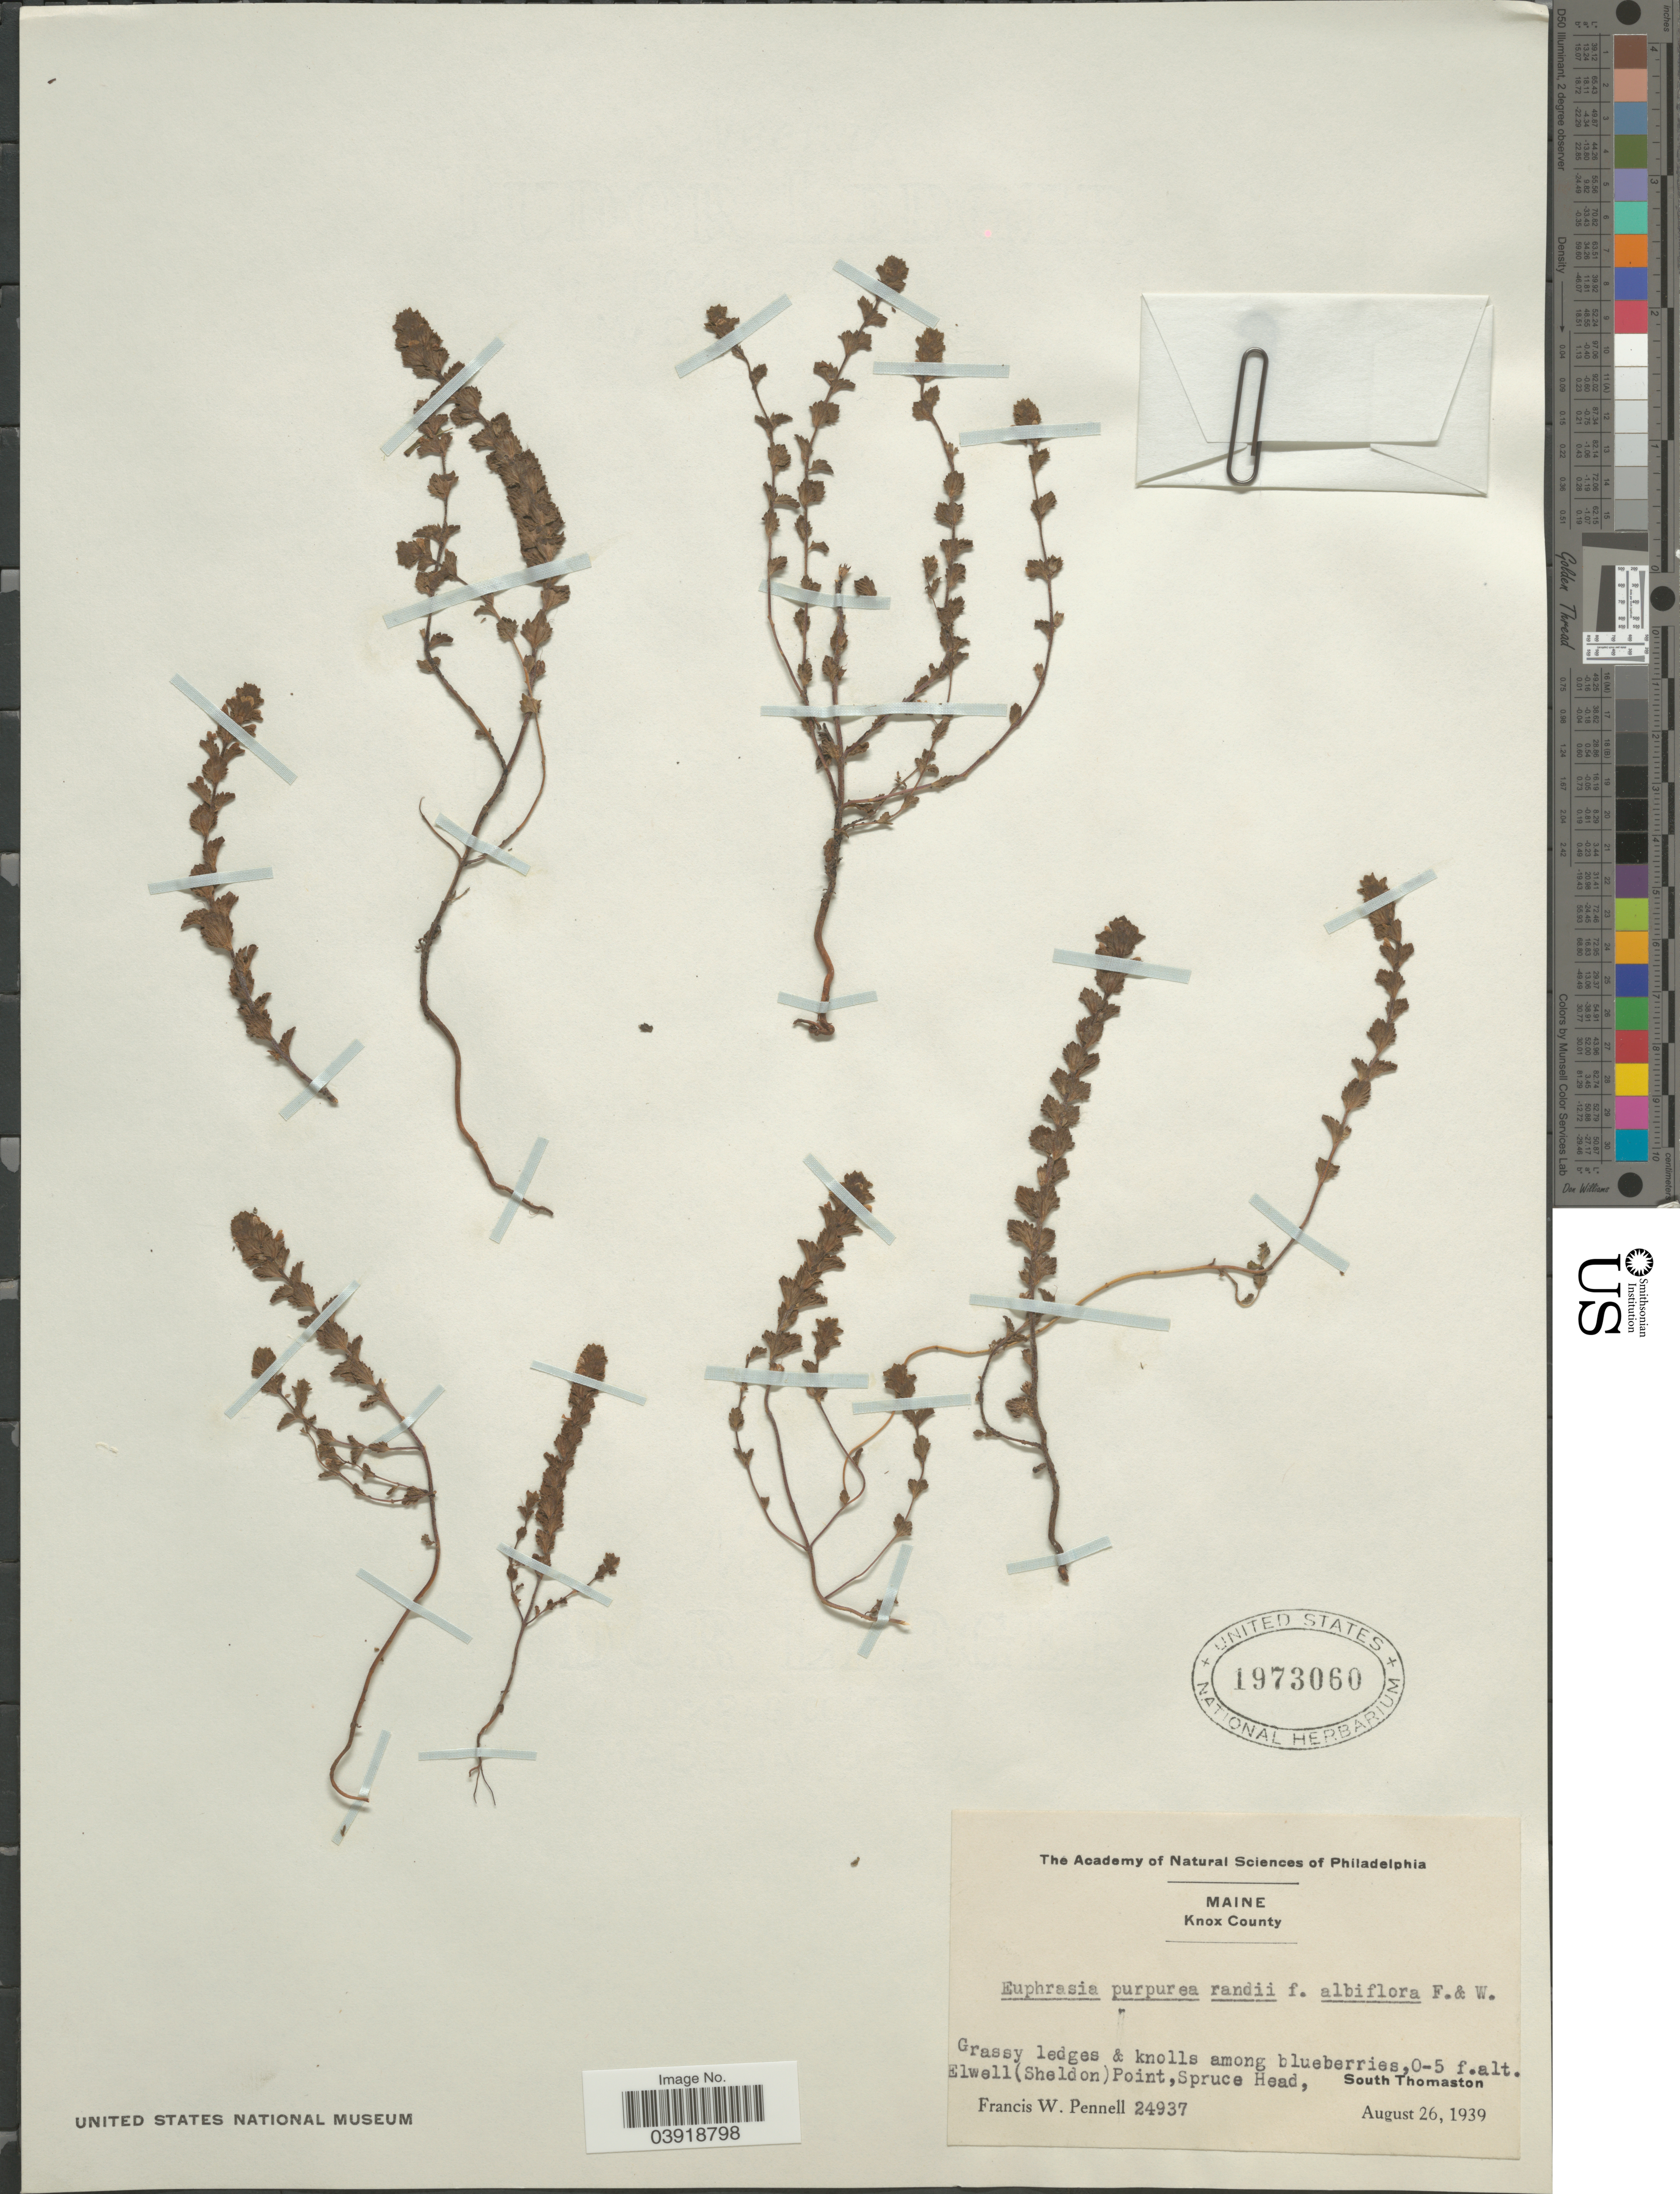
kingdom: Plantae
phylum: Tracheophyta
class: Magnoliopsida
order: Lamiales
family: Orobanchaceae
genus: Euphrasia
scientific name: Euphrasia purpurea var. randii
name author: (B.L. Rob.) Fernald & Wiegand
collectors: F. W. Pennell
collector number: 24937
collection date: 1939-08-26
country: United States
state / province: Maine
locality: Knox County. Elwell (Sheldon) Point, Spruce Head, South Thomaston.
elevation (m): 0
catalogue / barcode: US 1973060